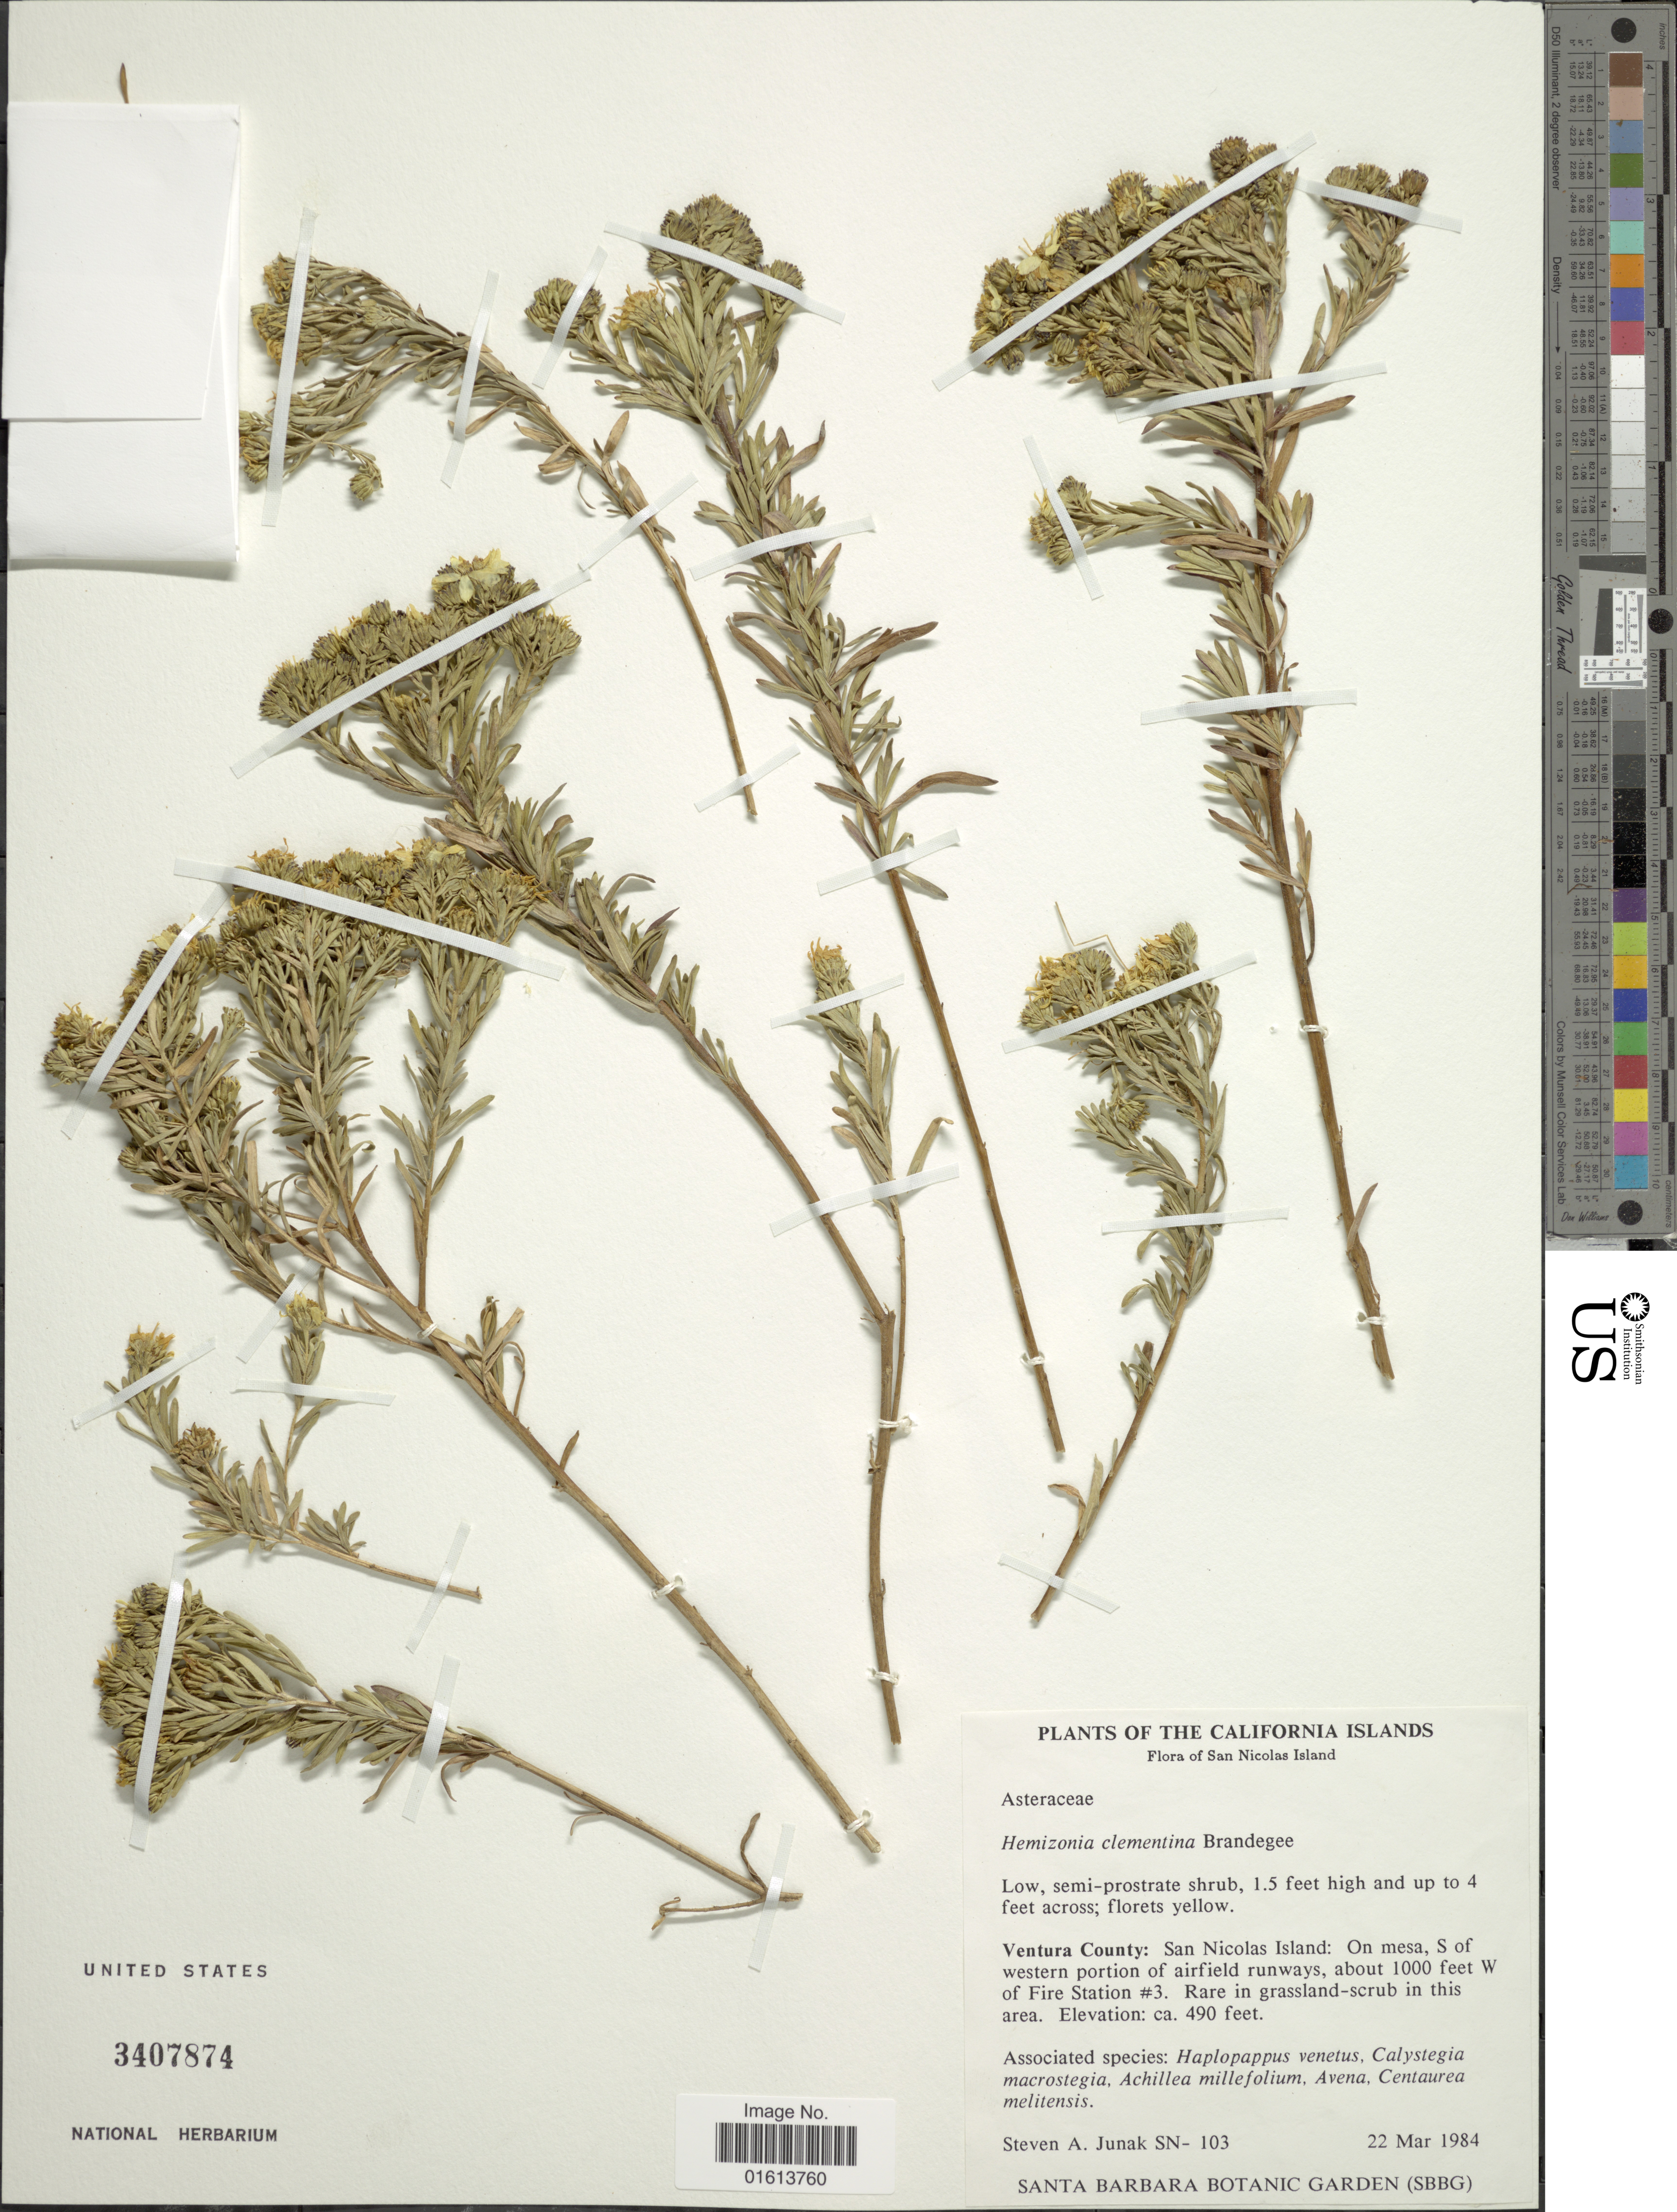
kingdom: Plantae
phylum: Tracheophyta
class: Magnoliopsida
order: Asterales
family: Asteraceae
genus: Deinandra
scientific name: Deinandra clementina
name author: (Brandegee) B.G. Baldwin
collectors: S. Junak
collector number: SN-103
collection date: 1984-03-22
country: United States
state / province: California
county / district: Ventura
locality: Californian Islands. San Nicolas Island. Ventura County: San Nicolas Island: On mesa, S of western portion of airfield runways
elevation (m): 149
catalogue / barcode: US 3407874